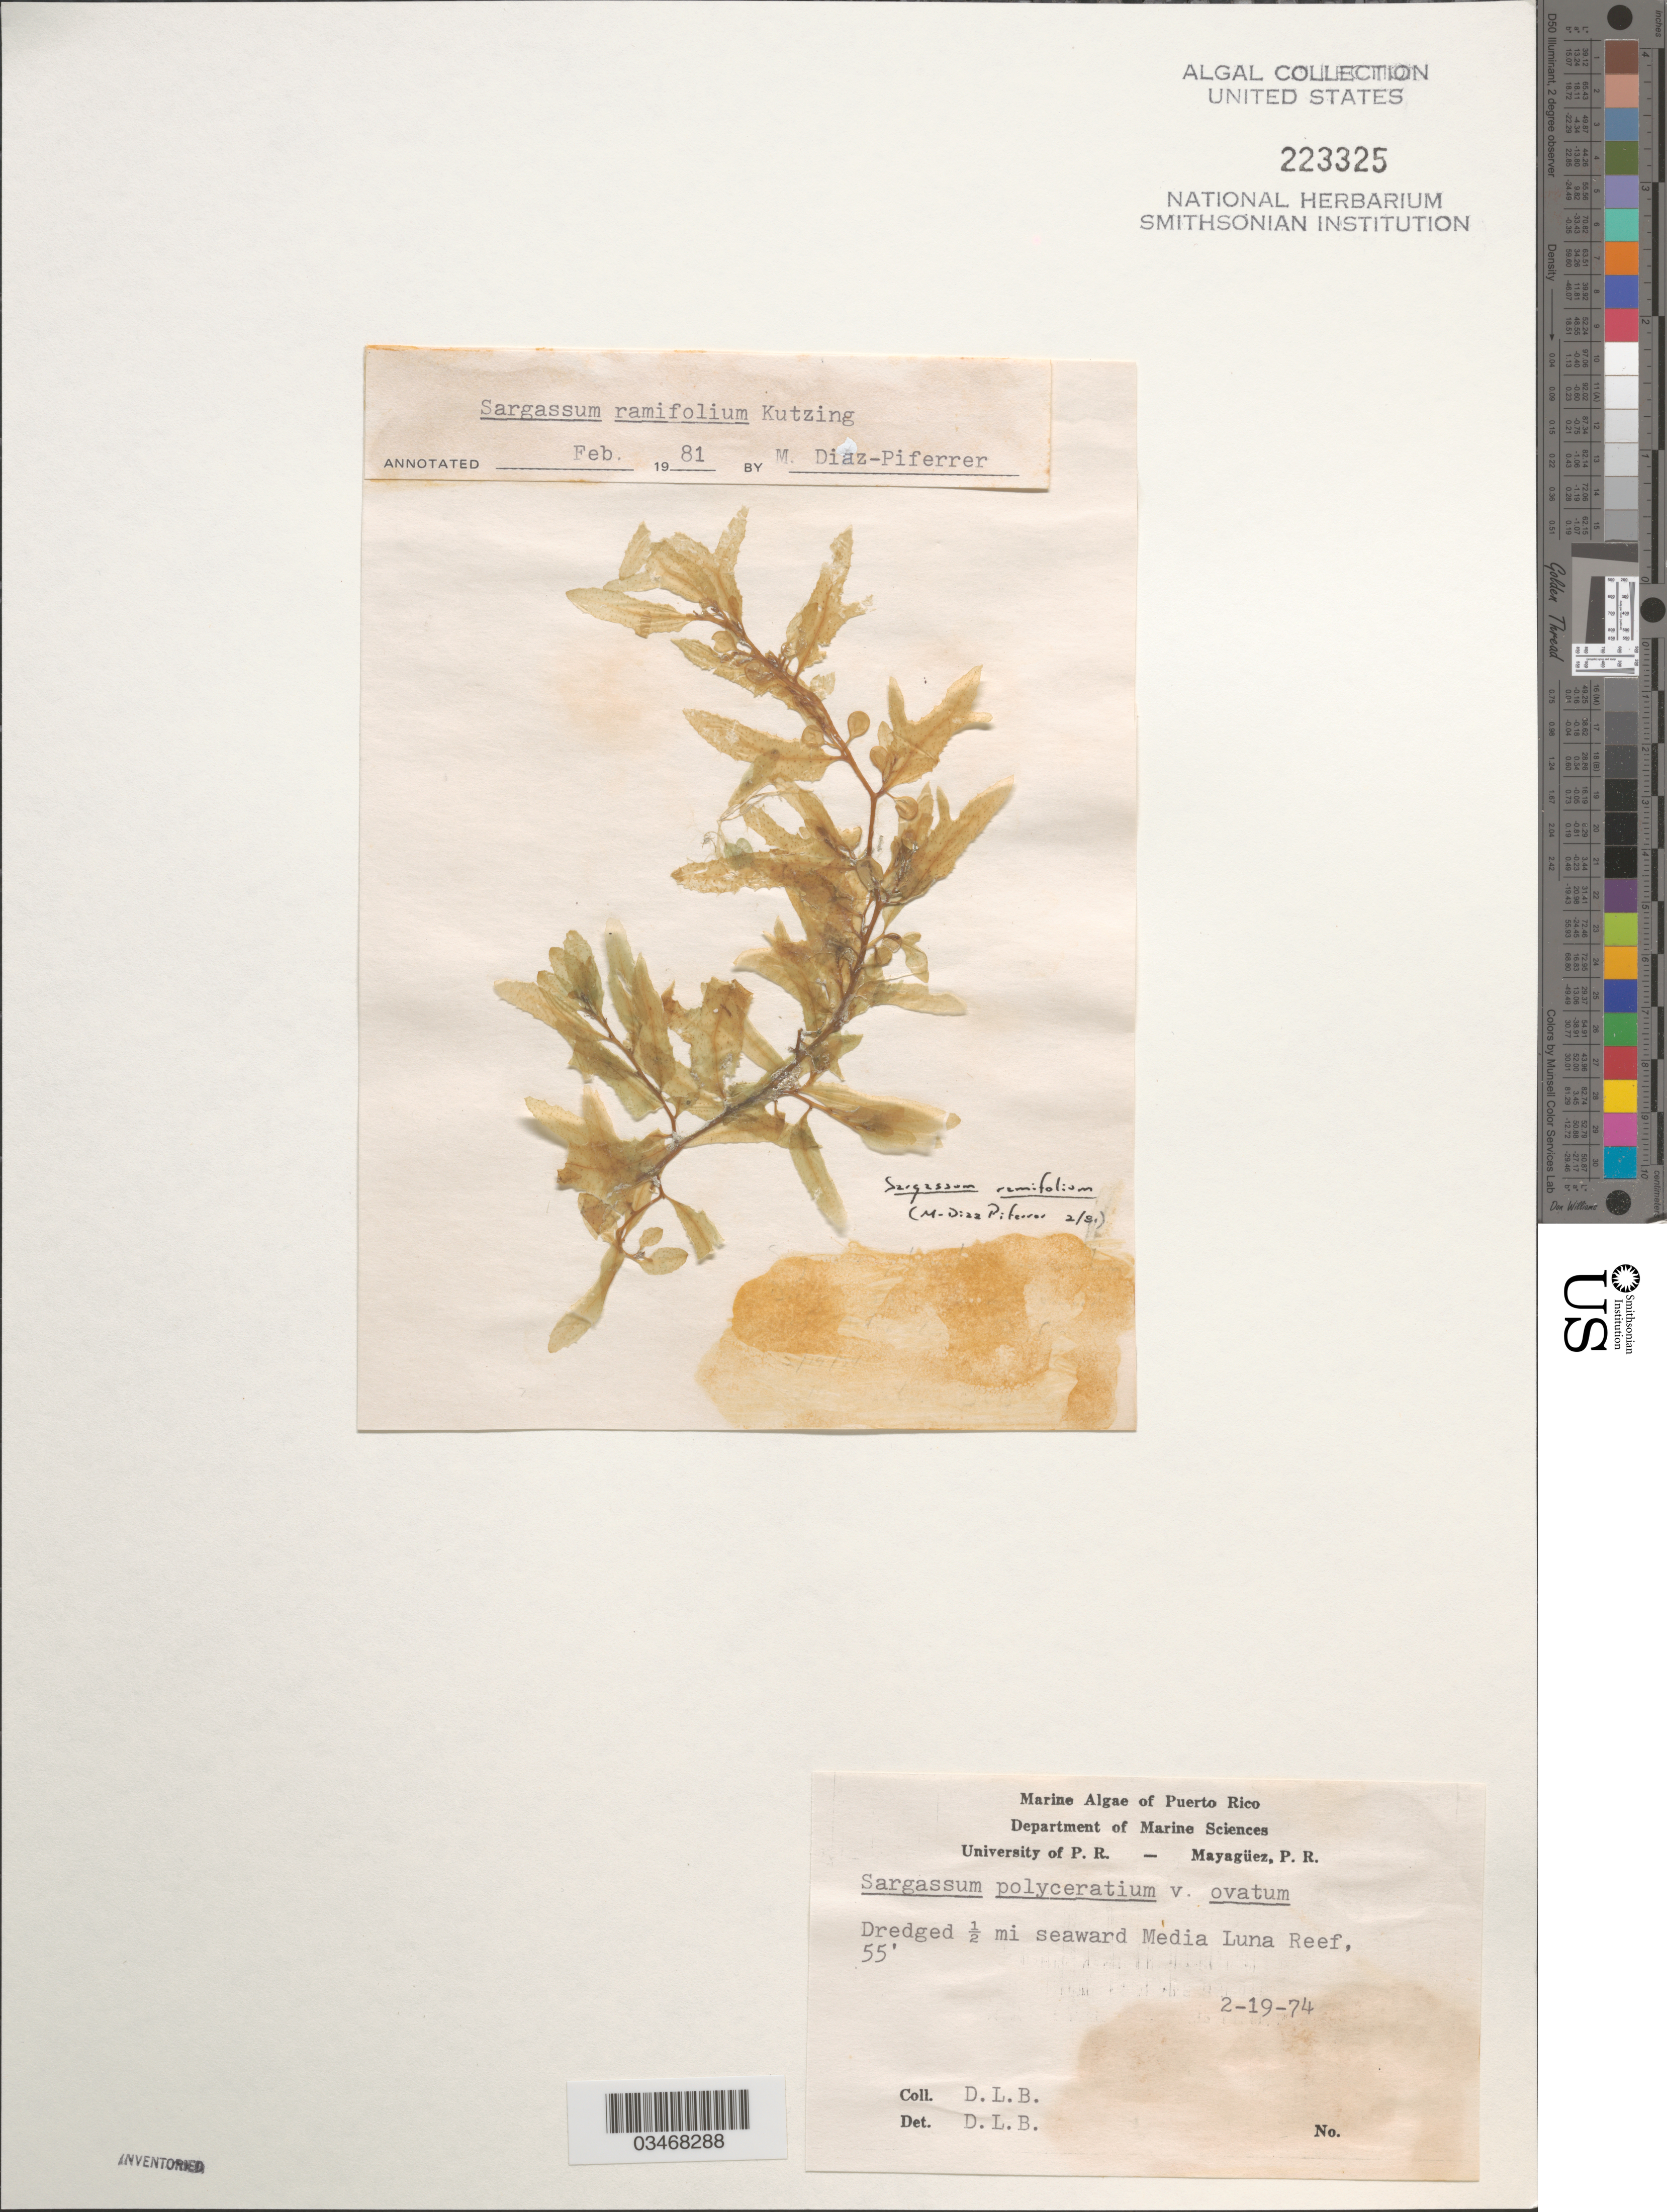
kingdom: Chromista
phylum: Ochrophyta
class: Phaeophyceae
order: Fucales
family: Sargassaceae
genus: Sargassum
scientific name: Sargassum ramifolium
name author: Kütz.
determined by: Diaz-Piferrer, M.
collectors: D.L. Ballantine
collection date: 1974-02-19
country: Puerto Rico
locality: Dredged 1/2 mi seaward Media Luna Reef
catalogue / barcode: US 223325